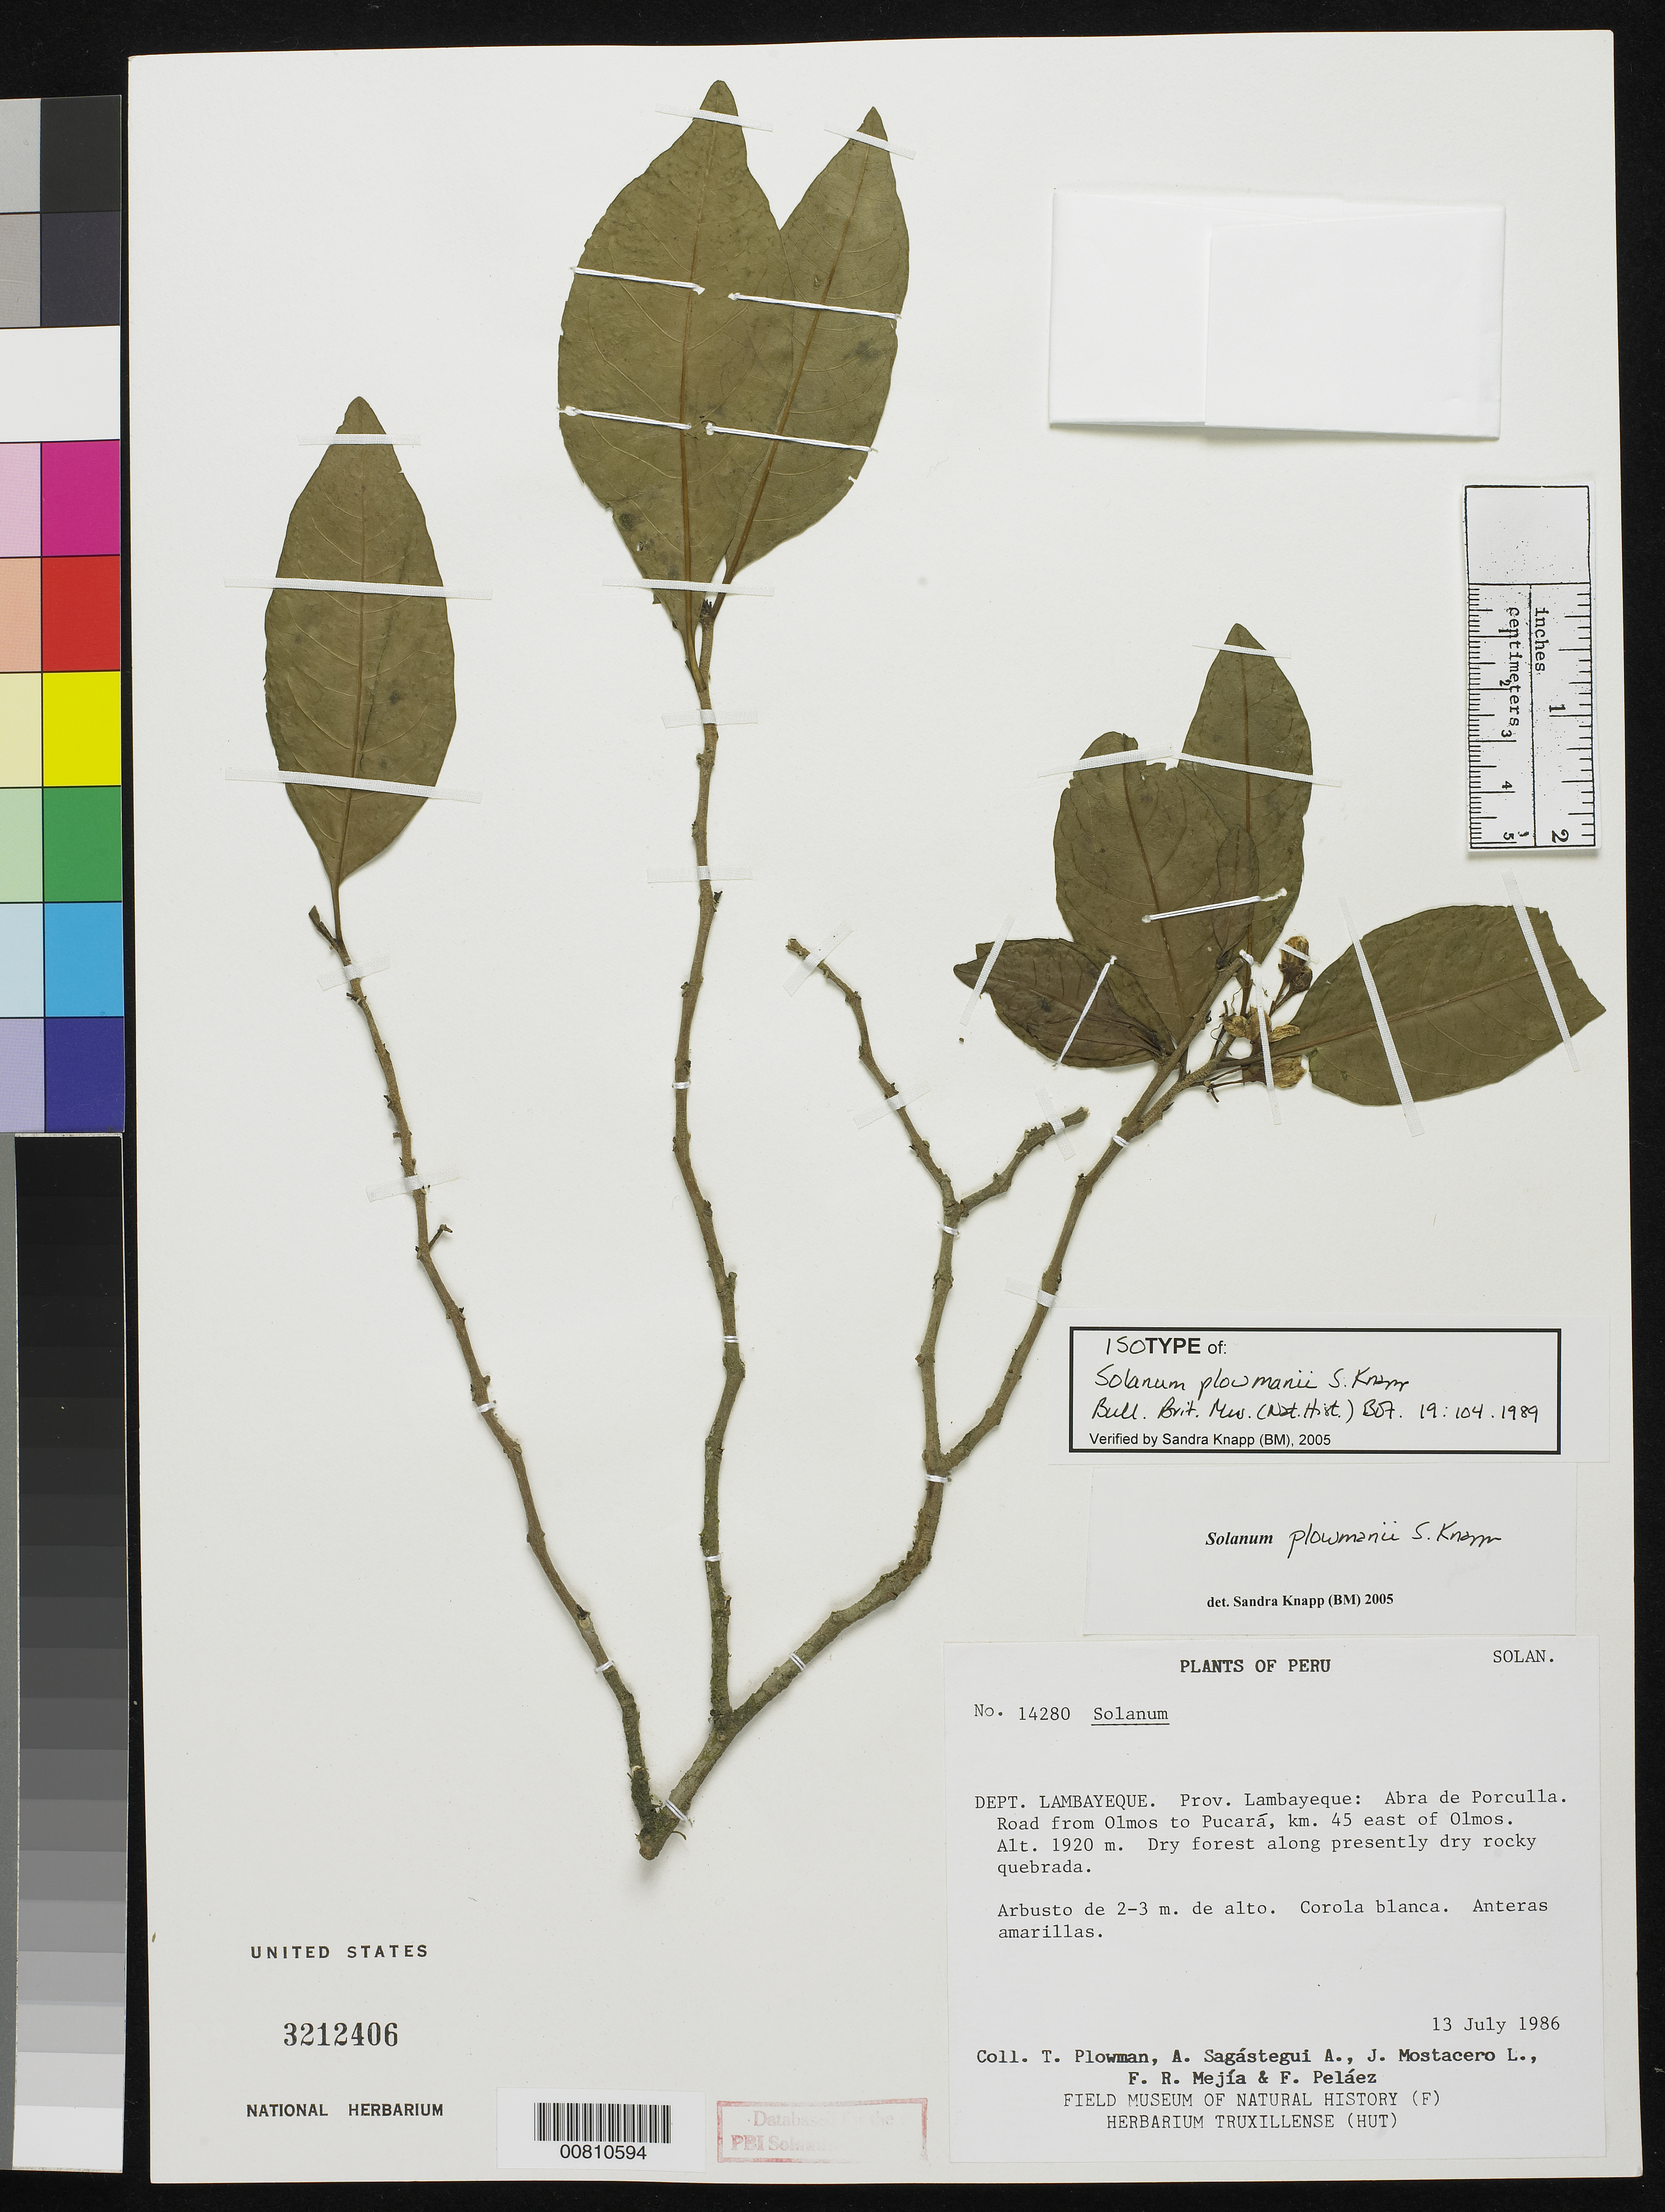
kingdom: Plantae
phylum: Tracheophyta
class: Magnoliopsida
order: Solanales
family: Solanaceae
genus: Solanum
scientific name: Solanum plowmanii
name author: S. Knapp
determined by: Knapp, S. D.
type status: Isotype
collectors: T. Plowman, A. Sagástegui A., J. Mostacero, F. Mejia & F. Pelaez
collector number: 14280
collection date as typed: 13 Jul 1986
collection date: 1986-07-13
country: Peru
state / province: Lambayeque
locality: Dept. Lambayaque. Prov. Lambayeque: Abre de Porculla. Road from Olmos to Pucará, km 45 east of Olmos.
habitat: Dry forest along presently dry rocky quebrada.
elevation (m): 1920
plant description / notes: Holotype at F.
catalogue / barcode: US 3212406